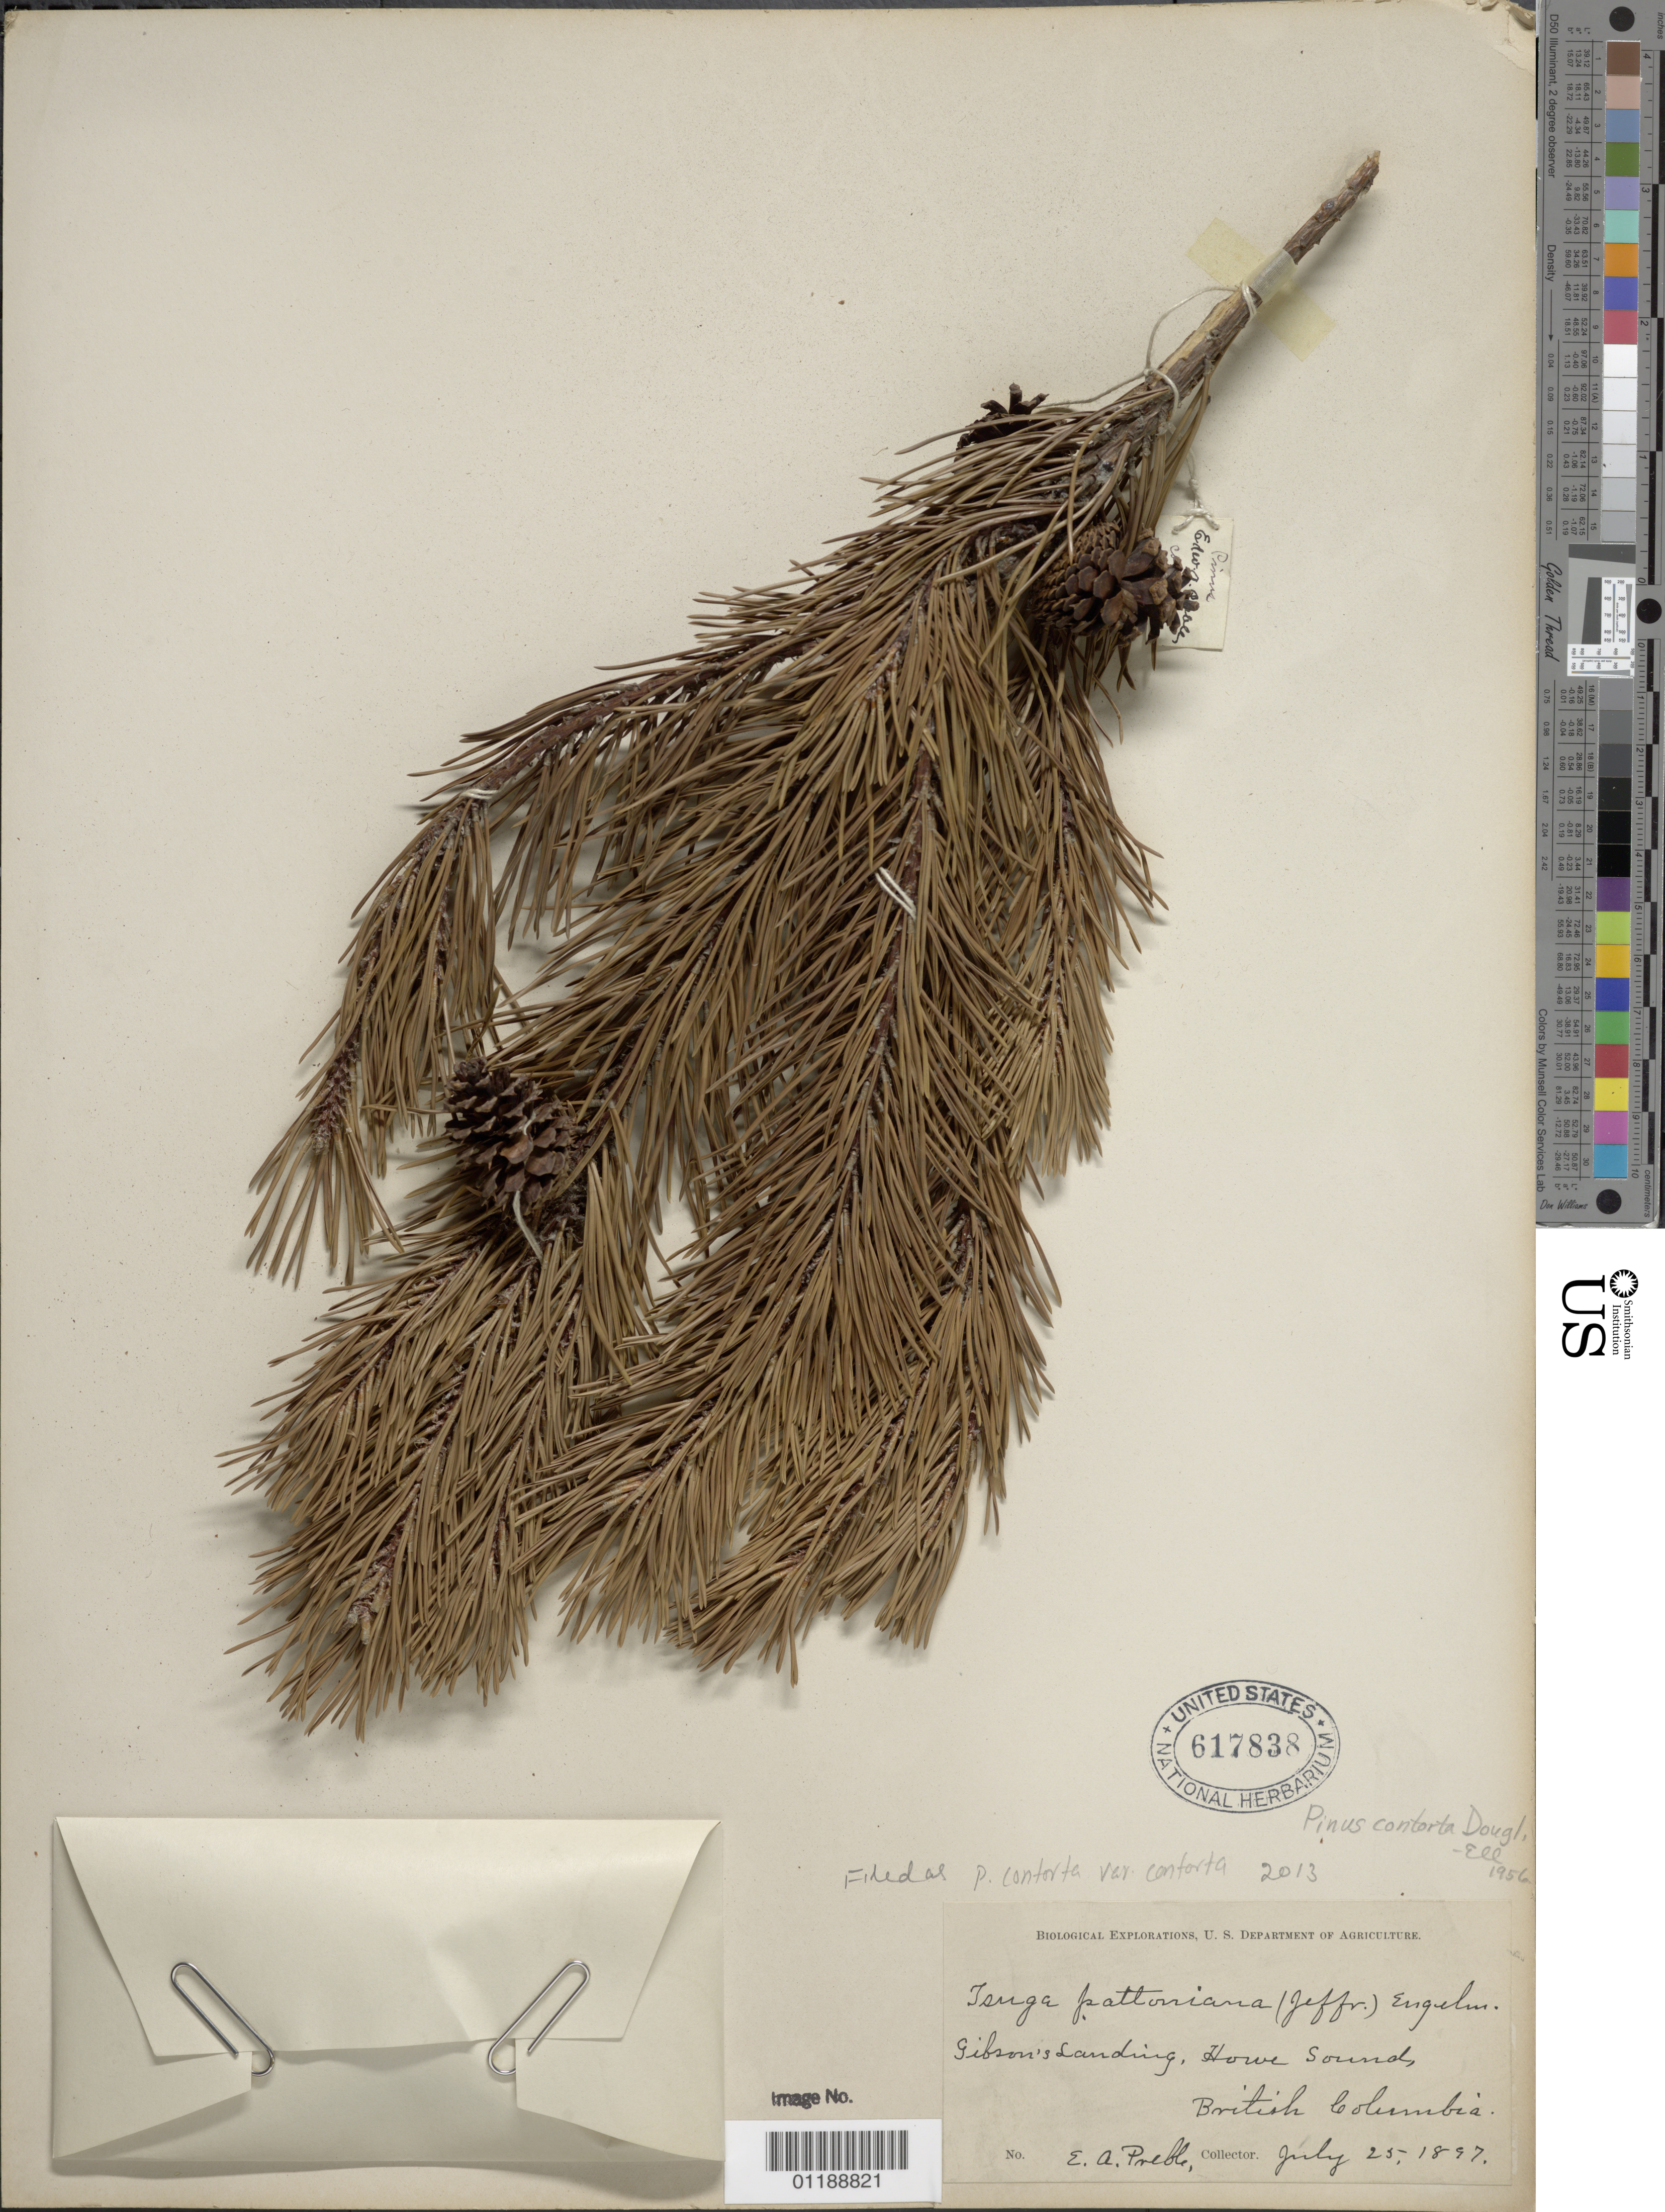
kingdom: Plantae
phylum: Tracheophyta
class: Pinopsida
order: Pinales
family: Pinaceae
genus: Pinus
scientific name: Pinus contorta var. contorta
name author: Douglas ex Loudon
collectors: E. Preble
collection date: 1897-07-25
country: Canada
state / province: British Columbia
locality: Gibson's Landing, Howe Sound.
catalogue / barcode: US 617838